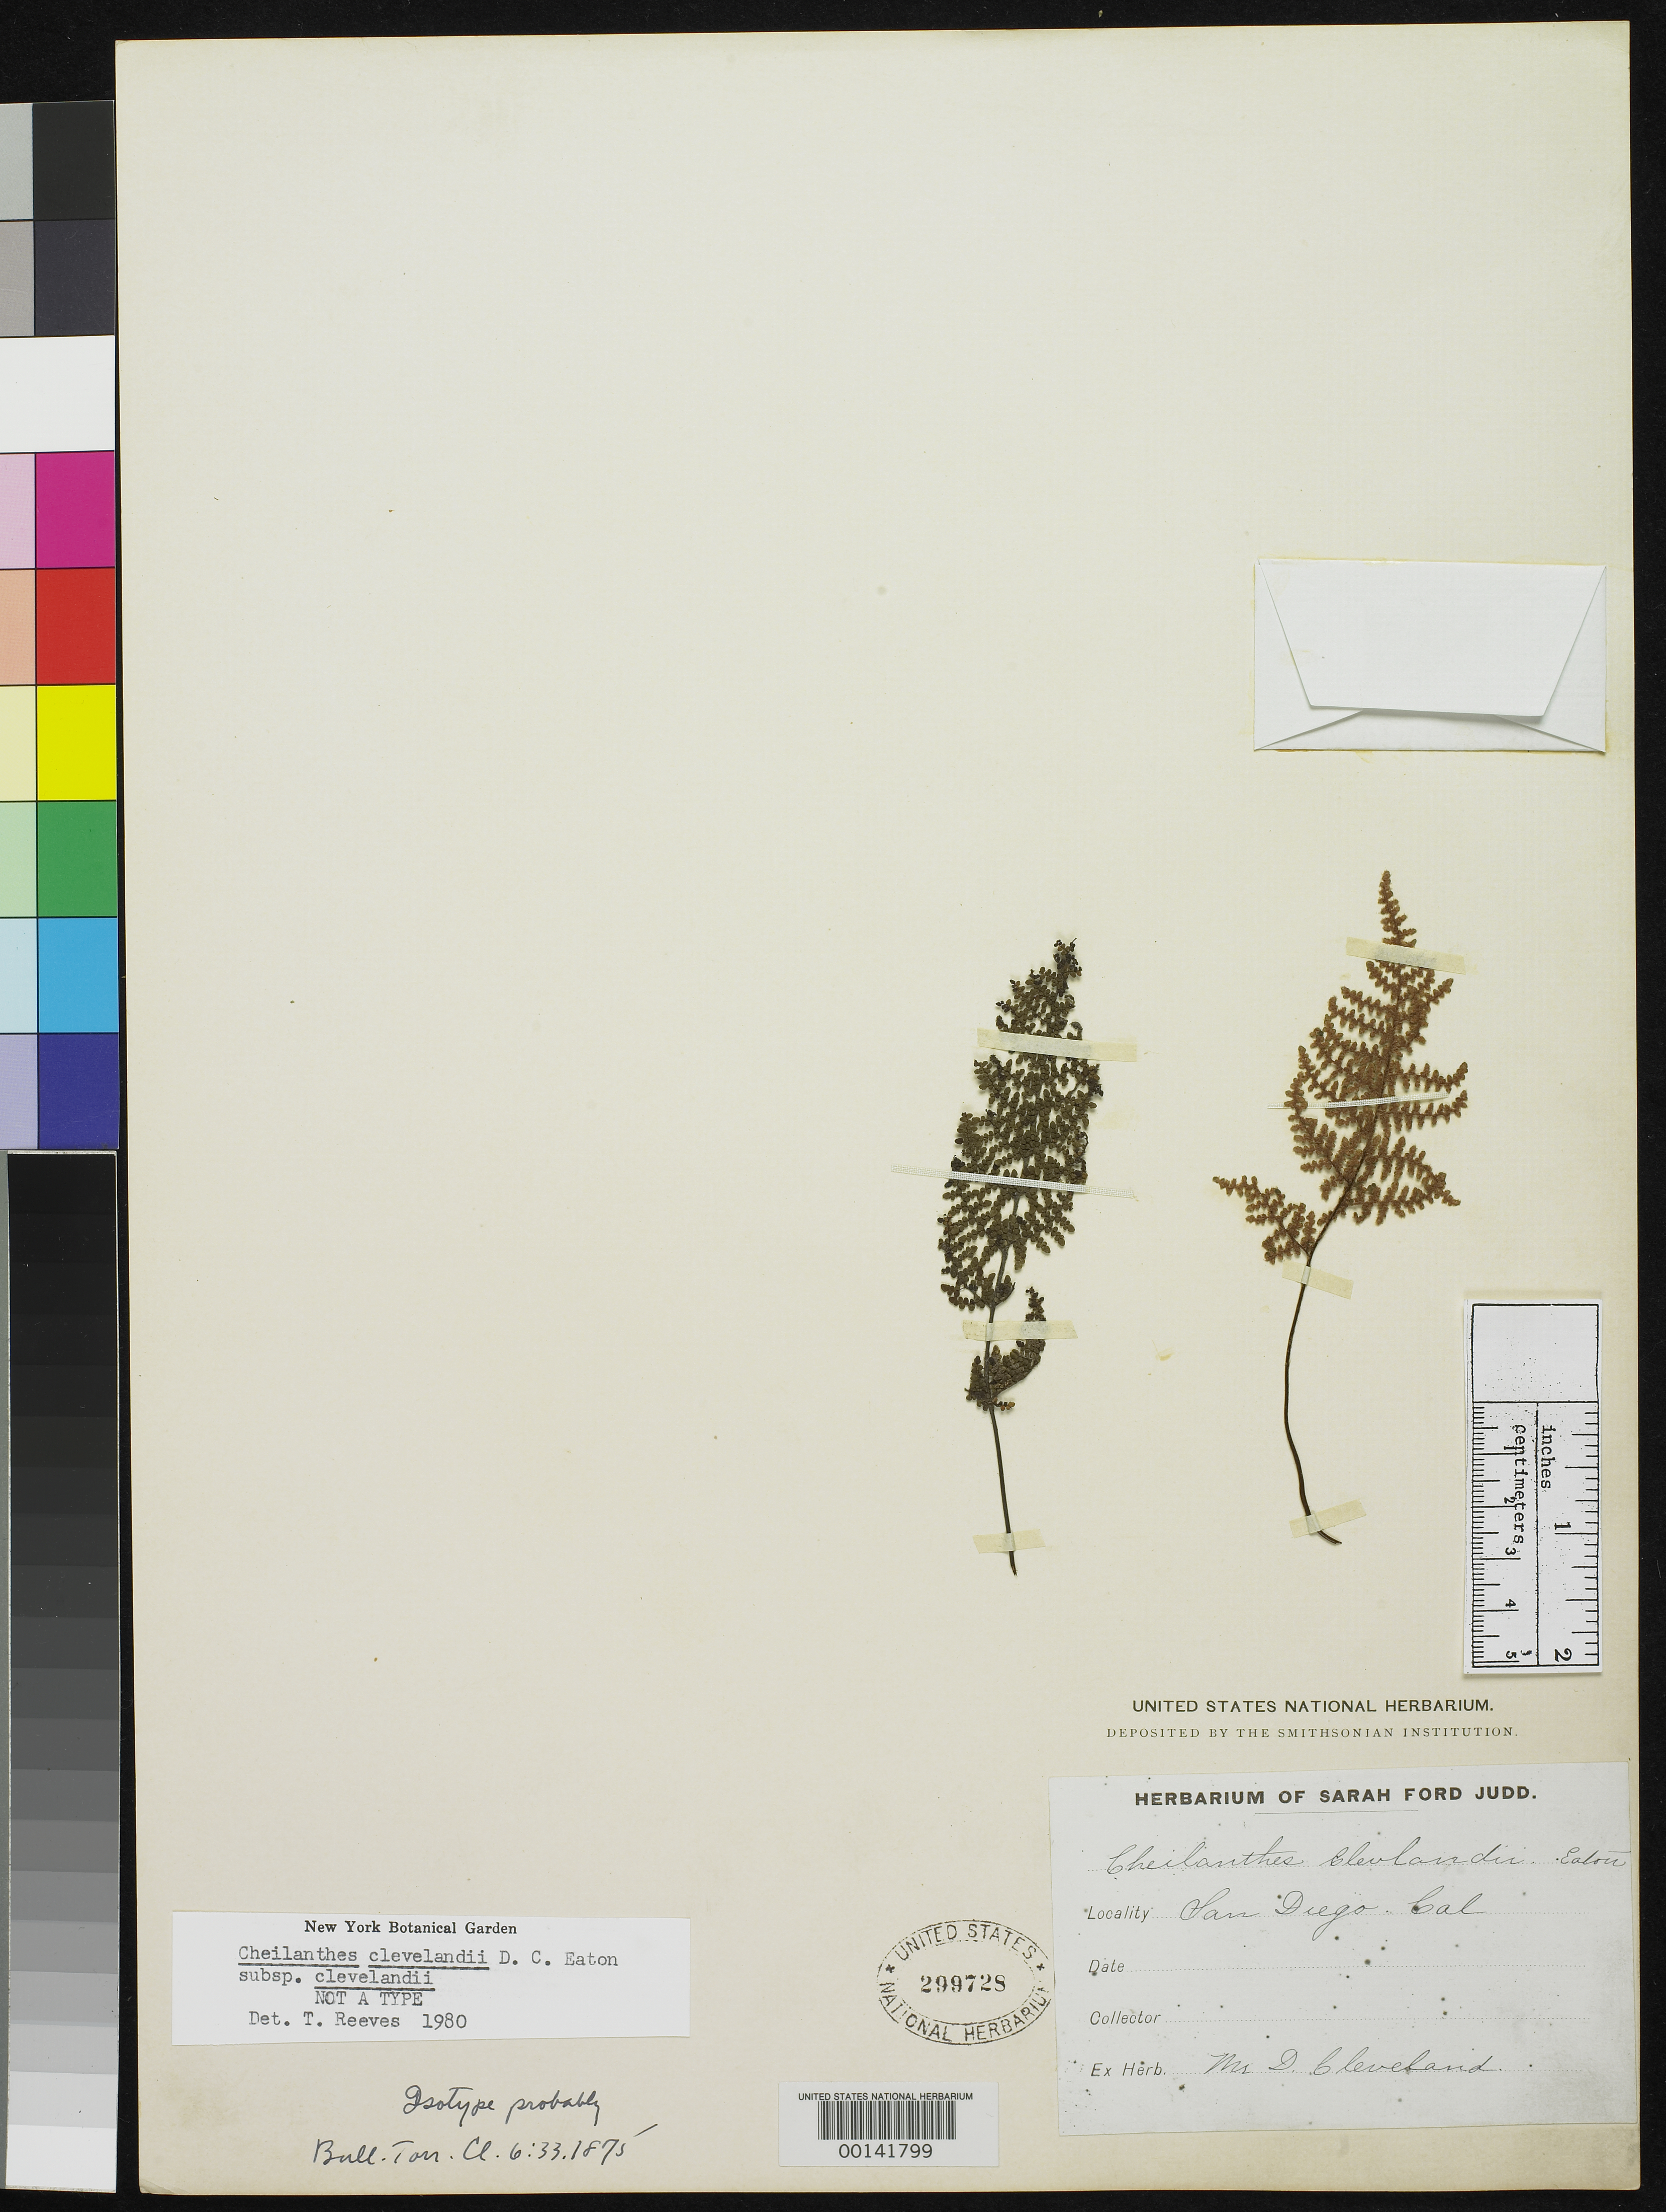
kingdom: Plantae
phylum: Tracheophyta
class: Polypodiopsida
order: Polypodiales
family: Pteridaceae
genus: Cheilanthes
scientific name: Cheilanthes clevelandii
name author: D.C. Eaton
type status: Type Collection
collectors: D. Cleveland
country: United States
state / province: California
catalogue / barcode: US 299728